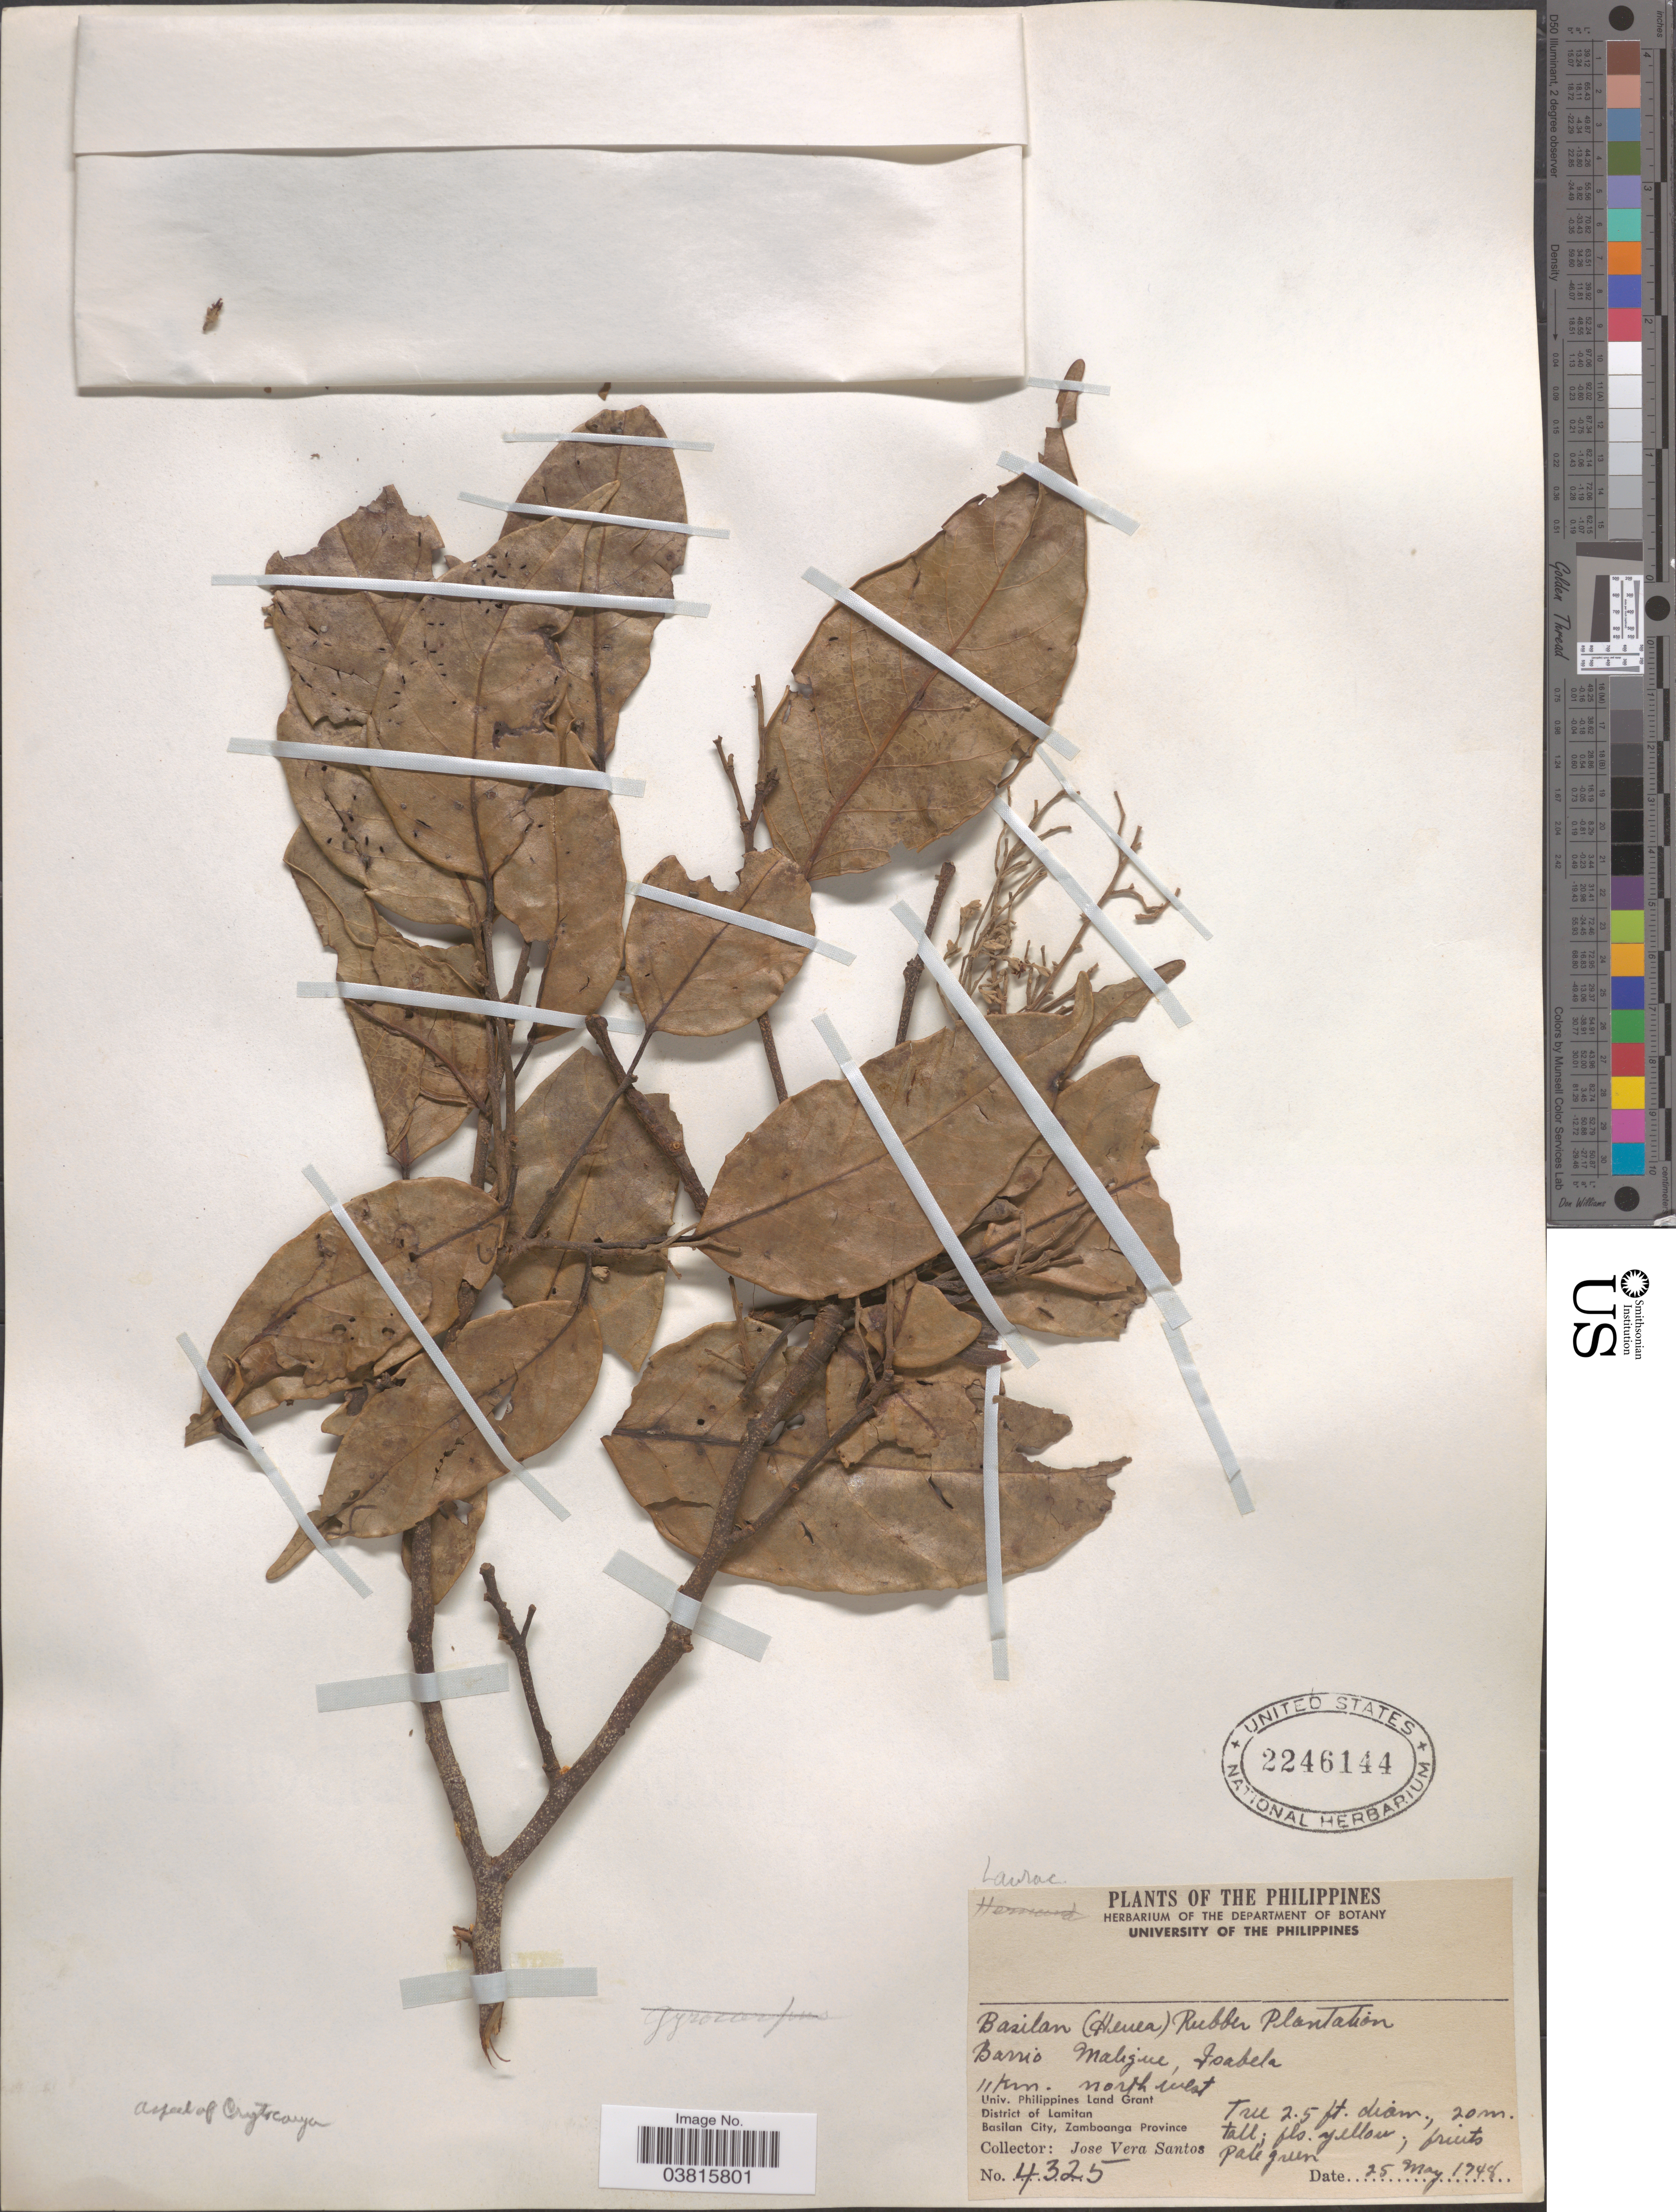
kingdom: Plantae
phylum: Tracheophyta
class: Magnoliopsida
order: Laurales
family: Lauraceae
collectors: J. Santos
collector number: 4325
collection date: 1948-05-25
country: Philippines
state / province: Muslim Mindanao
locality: Basilan (Heuca) Rubber Plantation. Barrio Maligue, Isabela. 11 Km. northwest. Univ. Philippines Land Grant. District of Lamitan. Basilan City, Zamboanga Province.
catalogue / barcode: US 2246144